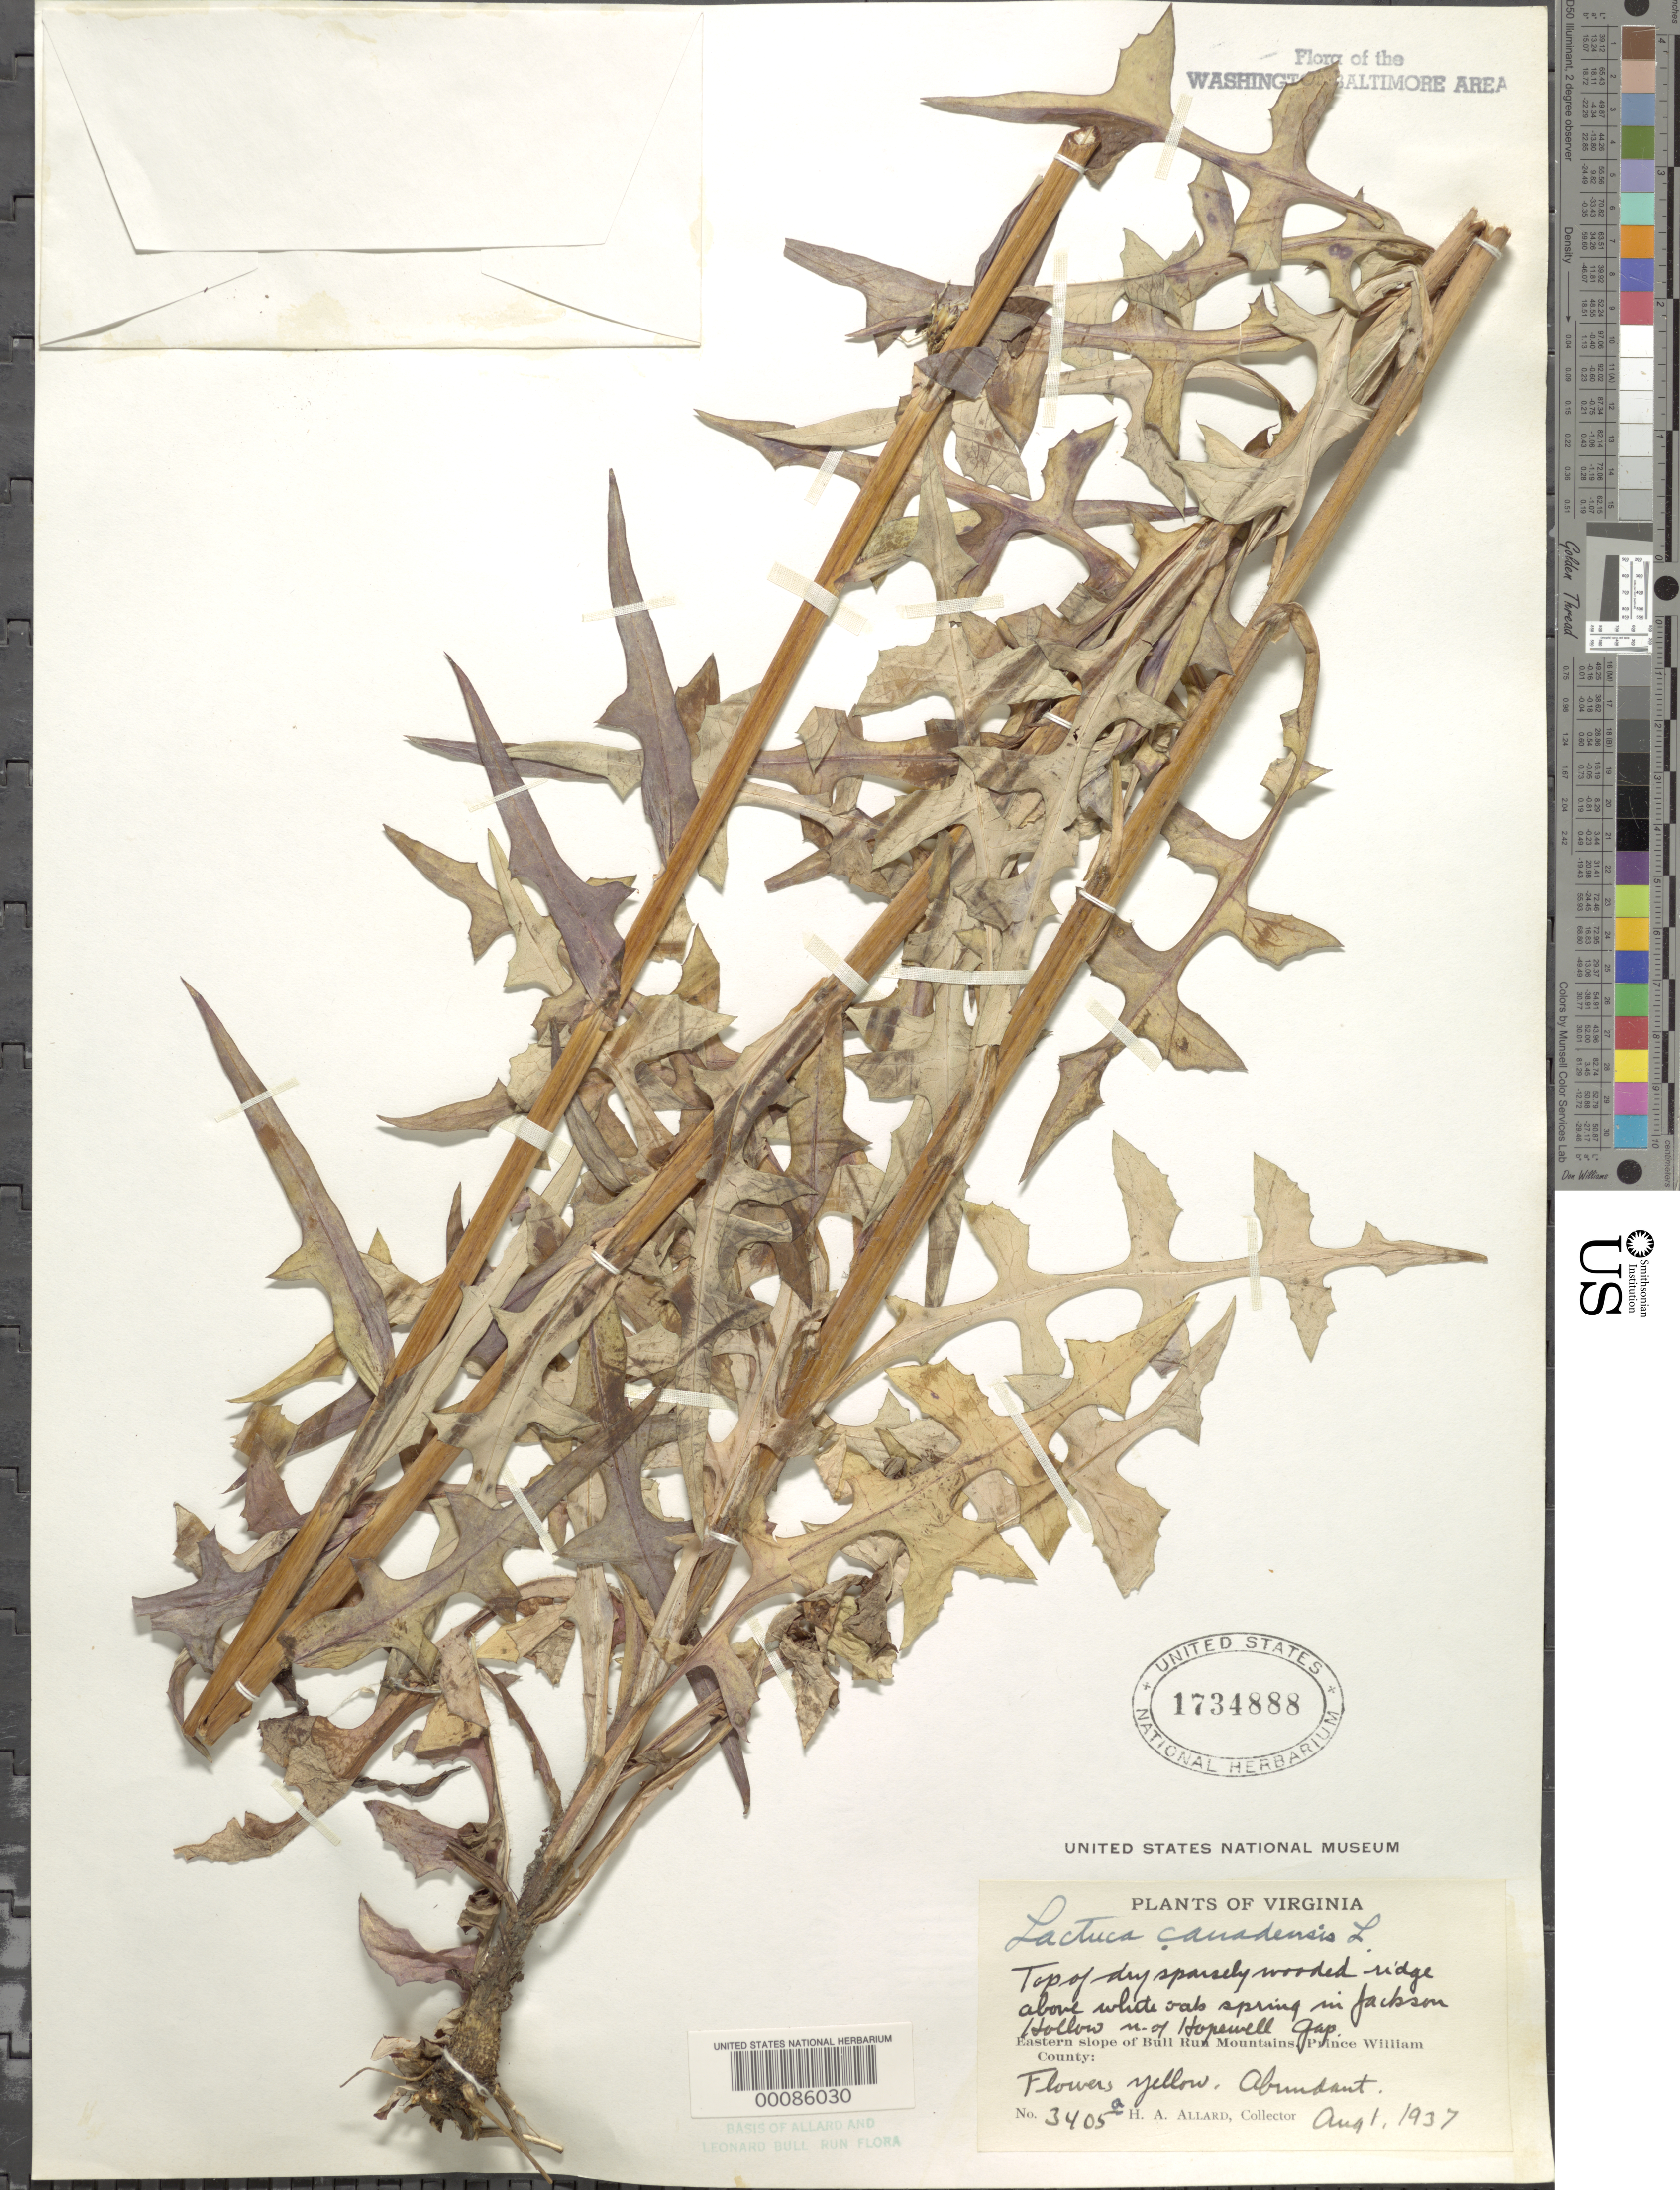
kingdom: Plantae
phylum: Tracheophyta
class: Magnoliopsida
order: Asterales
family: Asteraceae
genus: Lactuca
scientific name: Lactuca canadensis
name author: L.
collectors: H. A. Allard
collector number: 3405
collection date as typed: -1 Aug 1937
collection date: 1937-08-01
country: United States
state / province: Virginia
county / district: Prince William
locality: North of Hopewell Gap Jacksons Hollow, eastern slope of Bull Run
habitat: Dry sparsely wooded ridge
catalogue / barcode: US 1734888